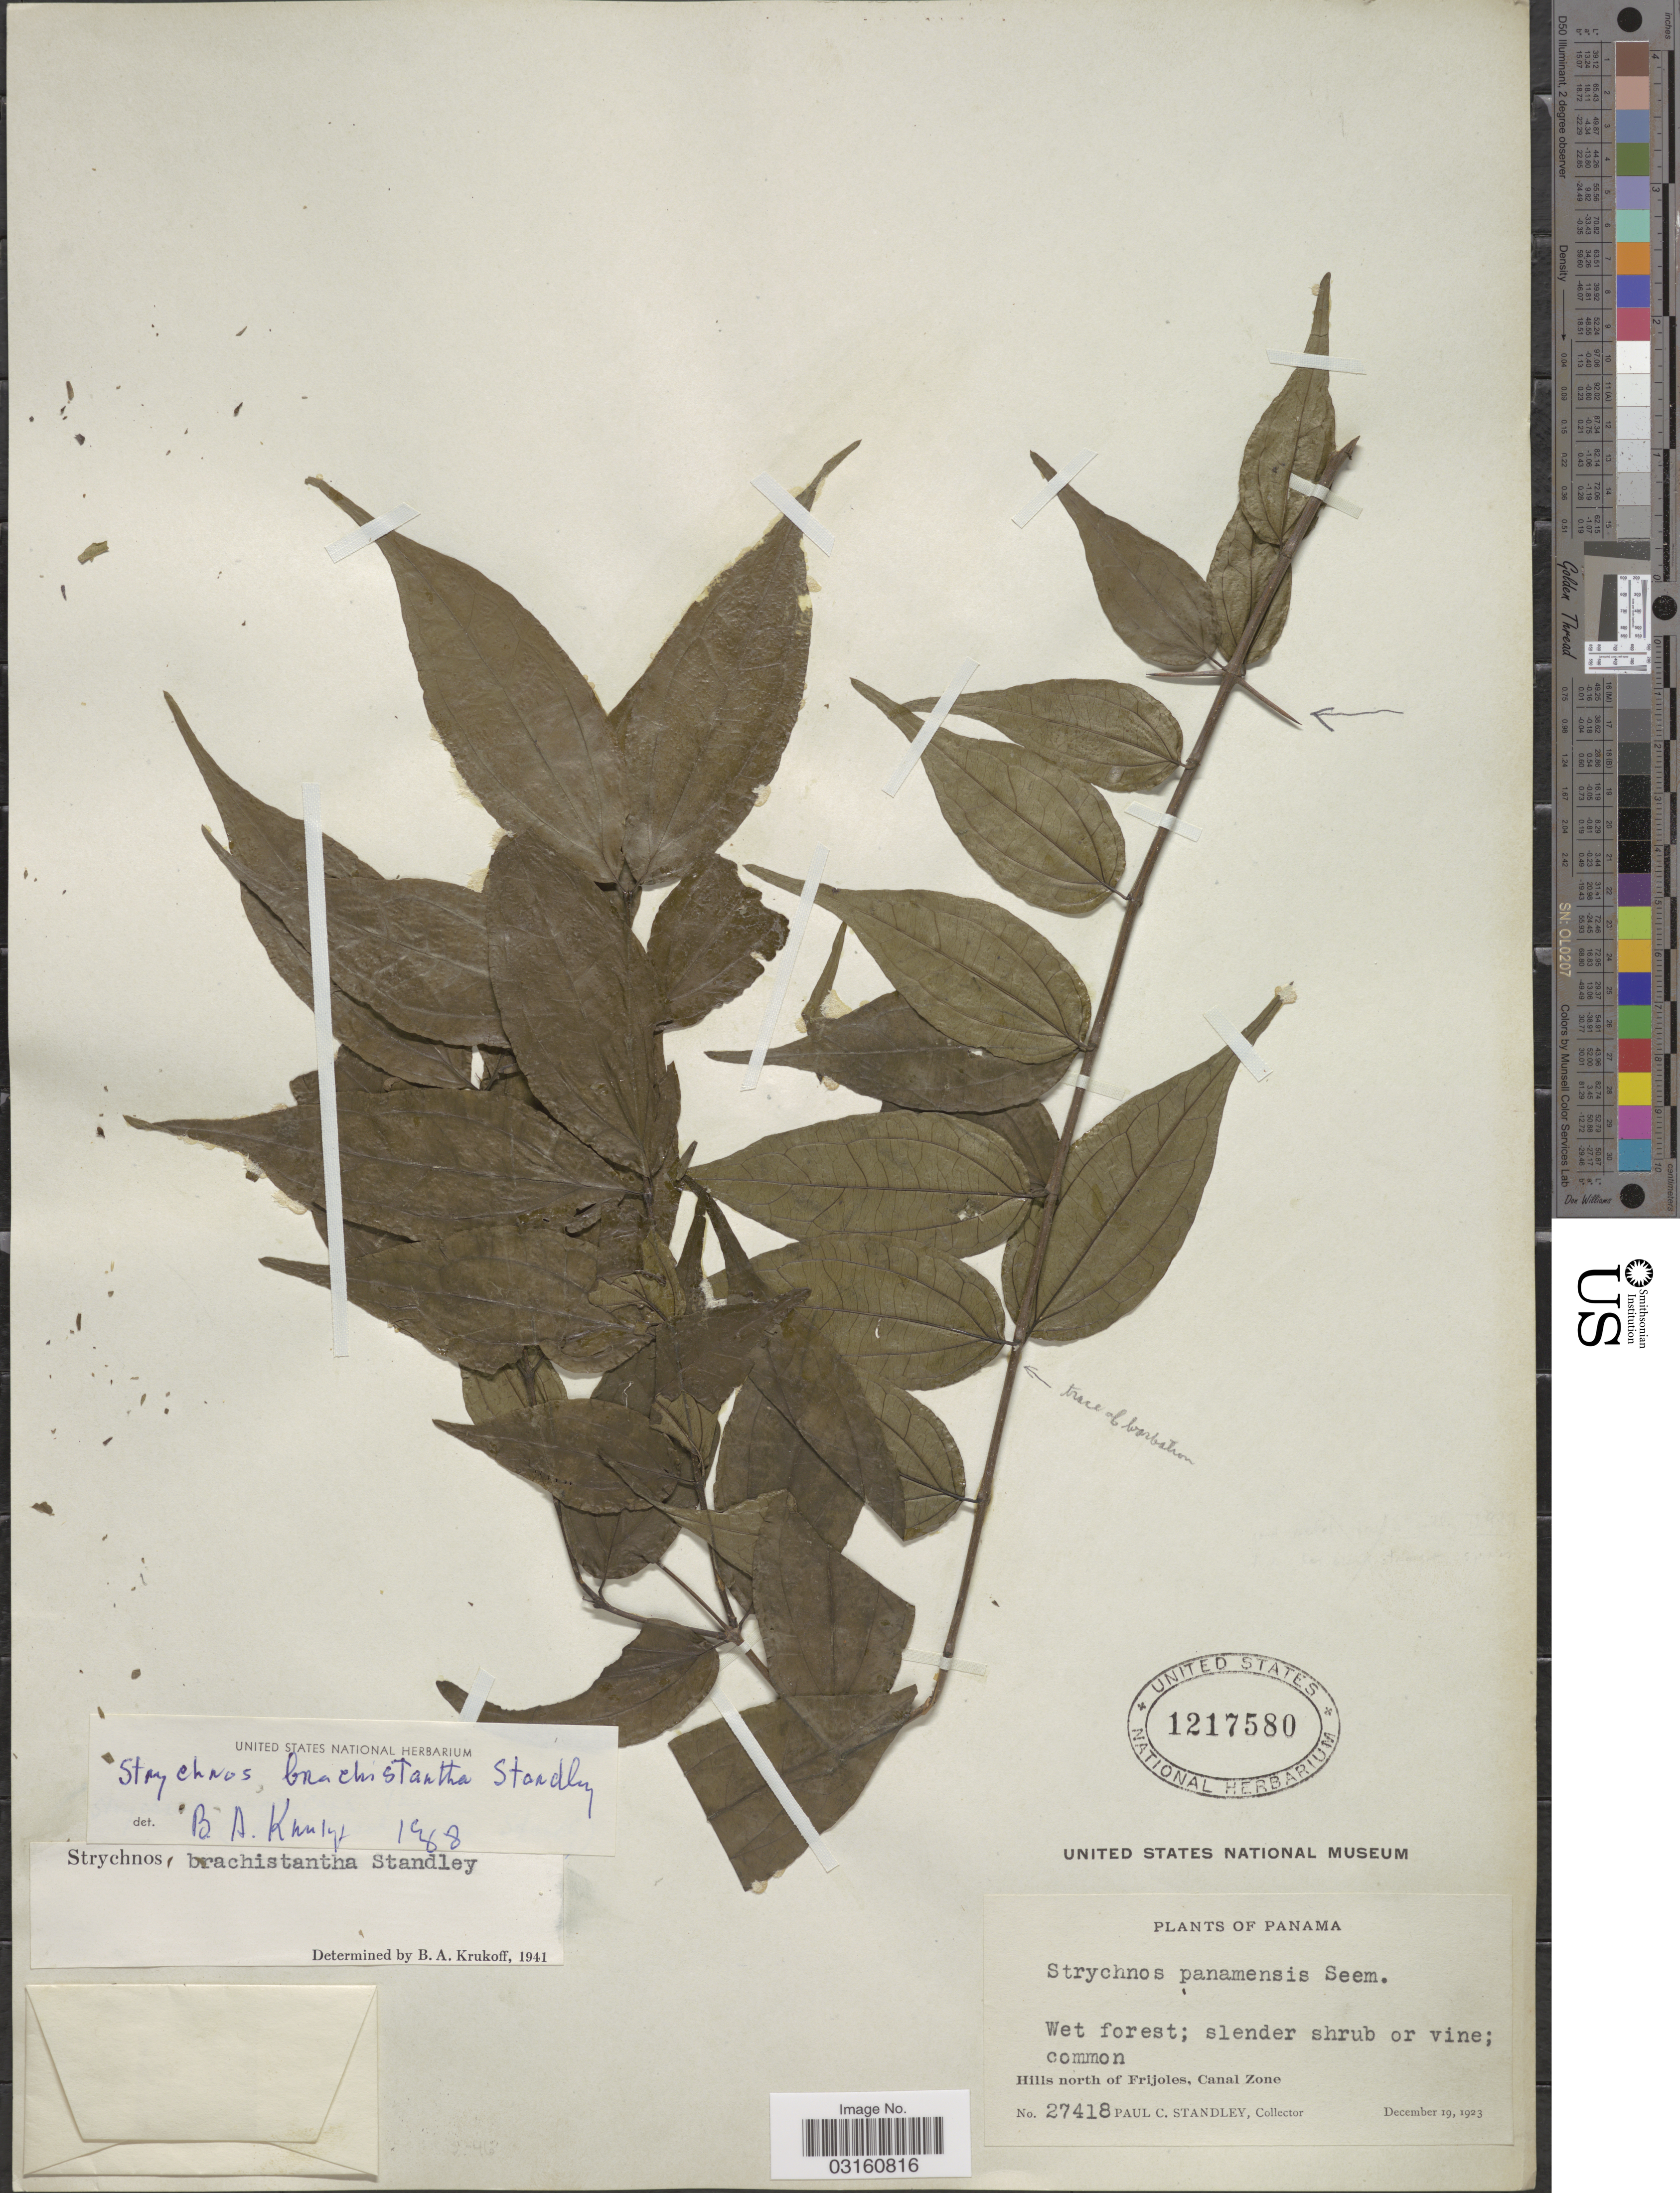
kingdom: Plantae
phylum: Tracheophyta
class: Magnoliopsida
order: Gentianales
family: Loganiaceae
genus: Strychnos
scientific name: Strychnos brachistantha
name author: Standl.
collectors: P. C. Standley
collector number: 27418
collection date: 1923-12-19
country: Panama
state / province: Colón / Panamá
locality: Hills north of Frijoles, Canal Zone.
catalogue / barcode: US 1217580